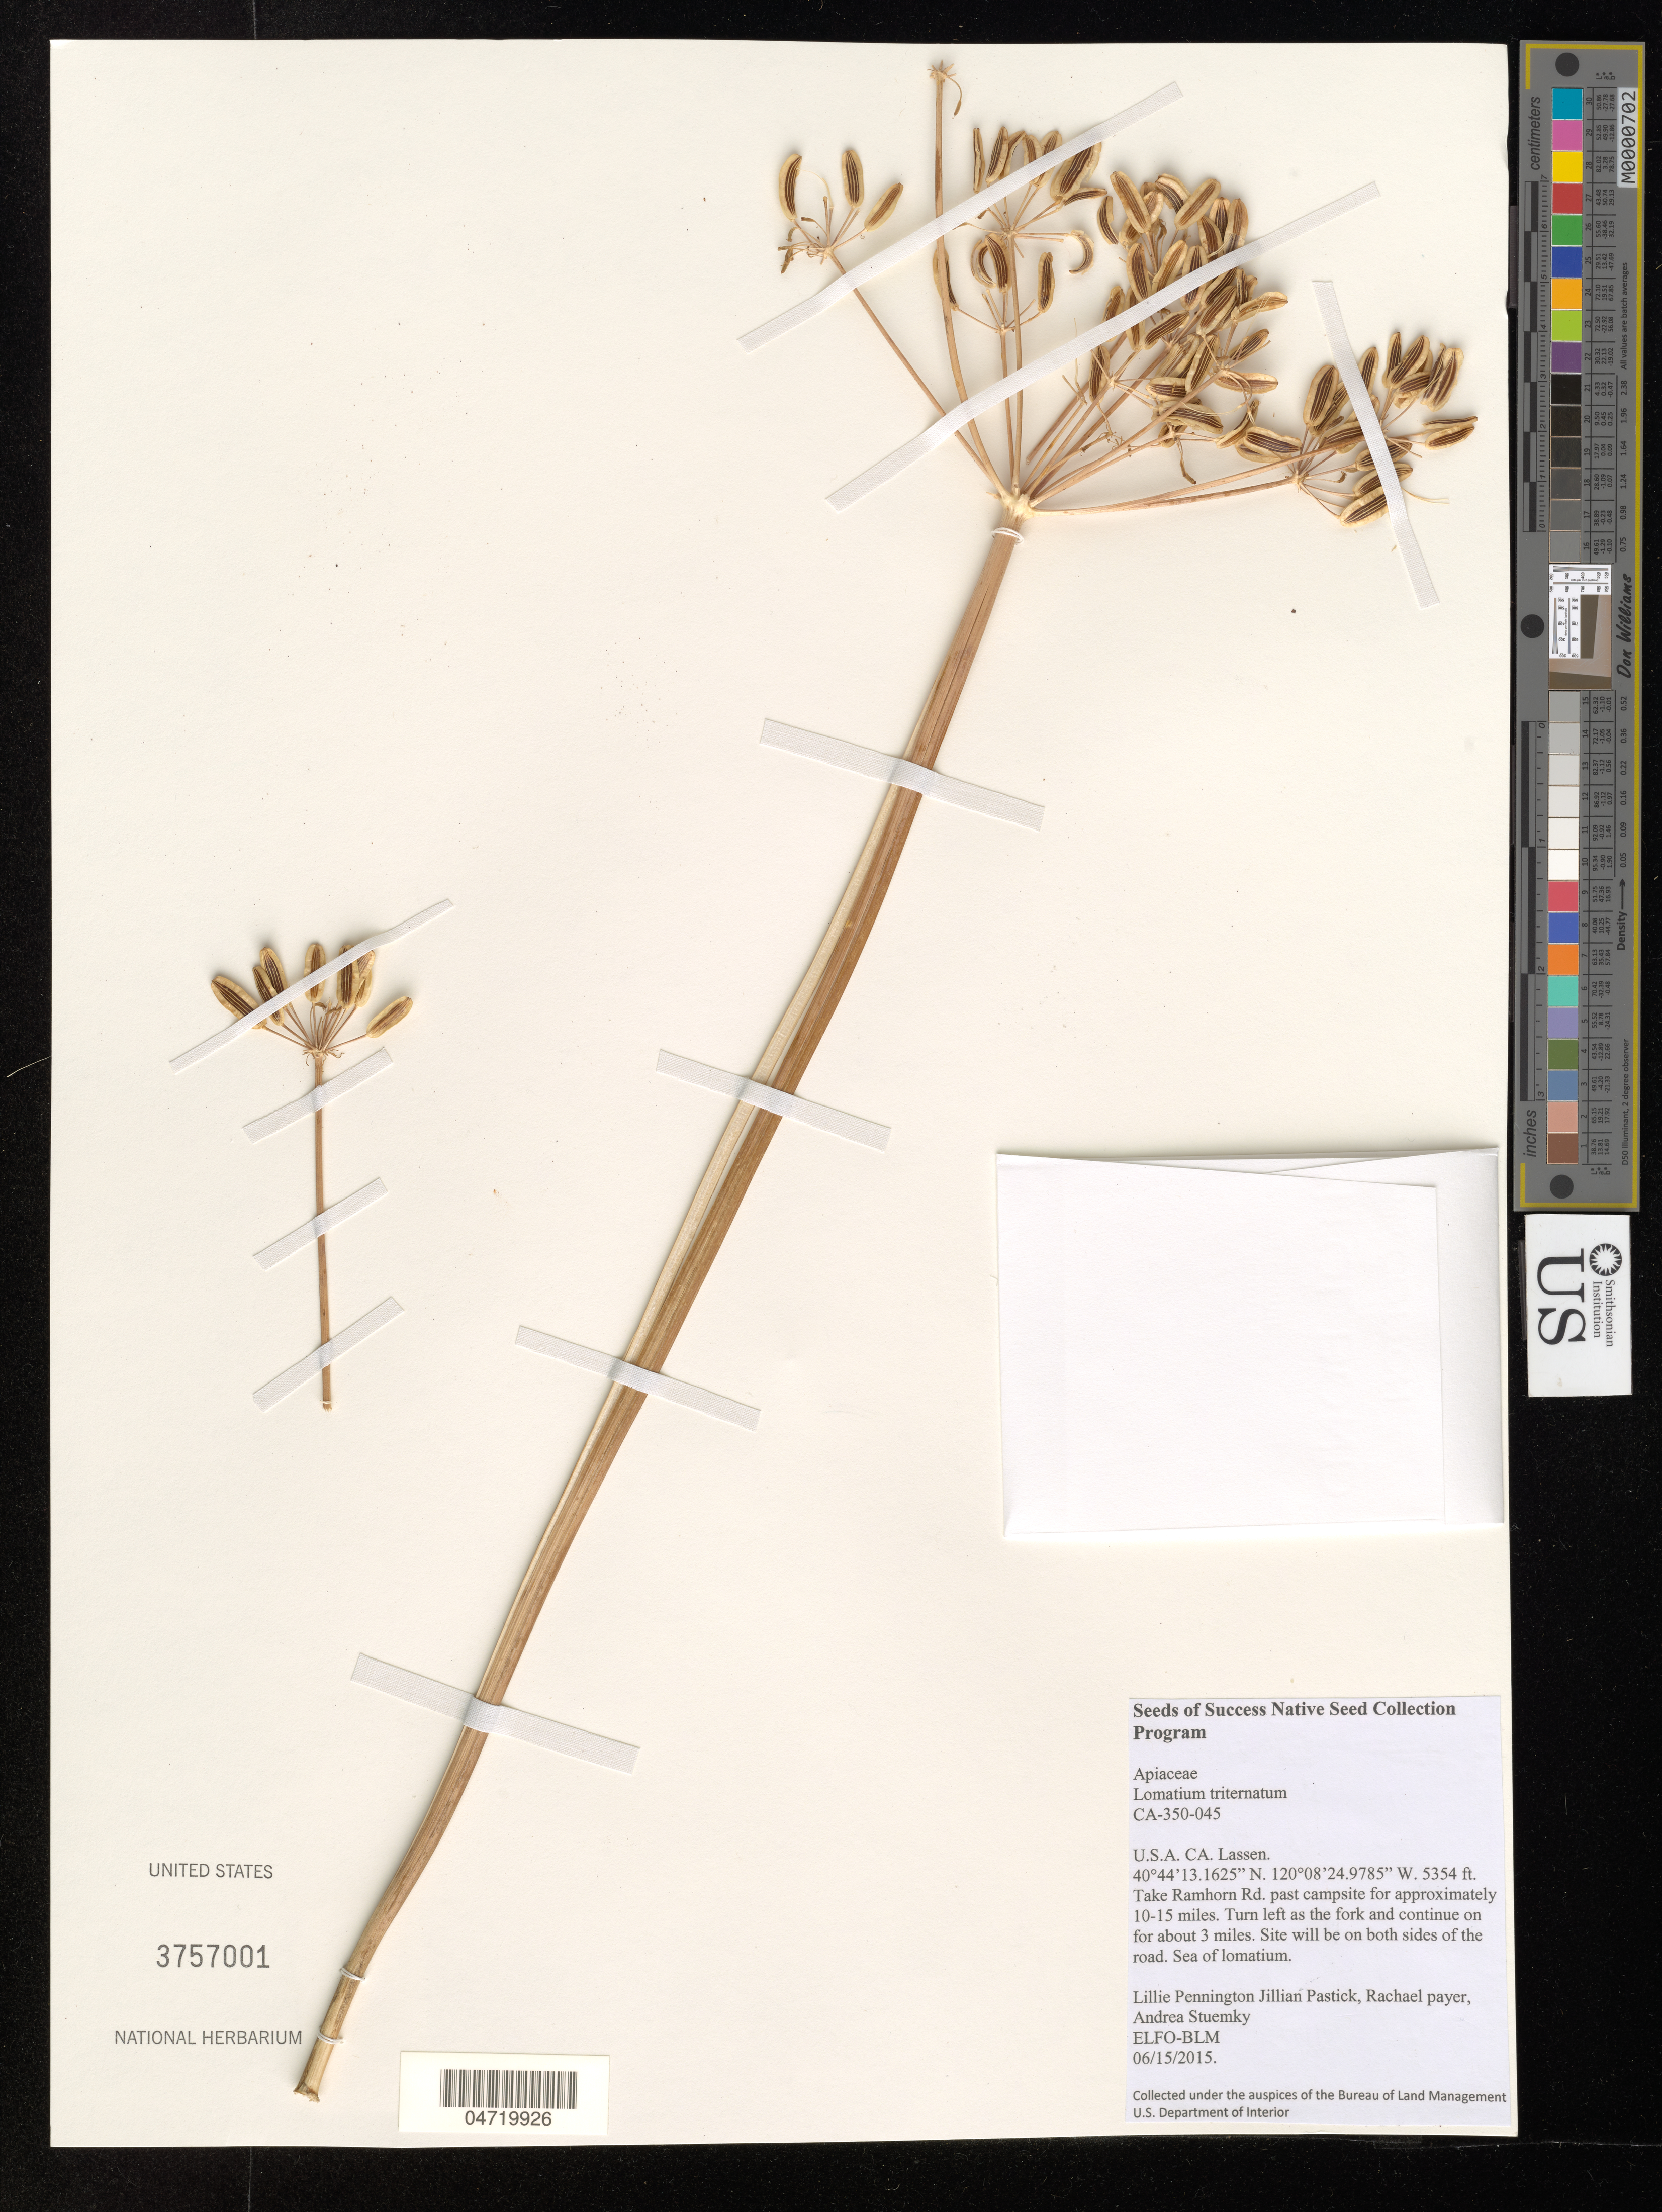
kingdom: Plantae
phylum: Tracheophyta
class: Magnoliopsida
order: Apiales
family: Apiaceae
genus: Lomatium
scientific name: Lomatium triternatum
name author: (Pursh) J.M. Coult. & Rose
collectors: L. Pennington, J. Pastick, R. Payer & A. Stuemky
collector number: CA-350-045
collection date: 2015-06-15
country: United States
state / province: California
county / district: Lassen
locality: Lassen. Take Ramhorn Rd. past campsite for approximately 10-15 miles. Turn left as the fork and continue on for about 3 miles. Site will be on both sides of the road.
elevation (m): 1632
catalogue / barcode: US 3757001